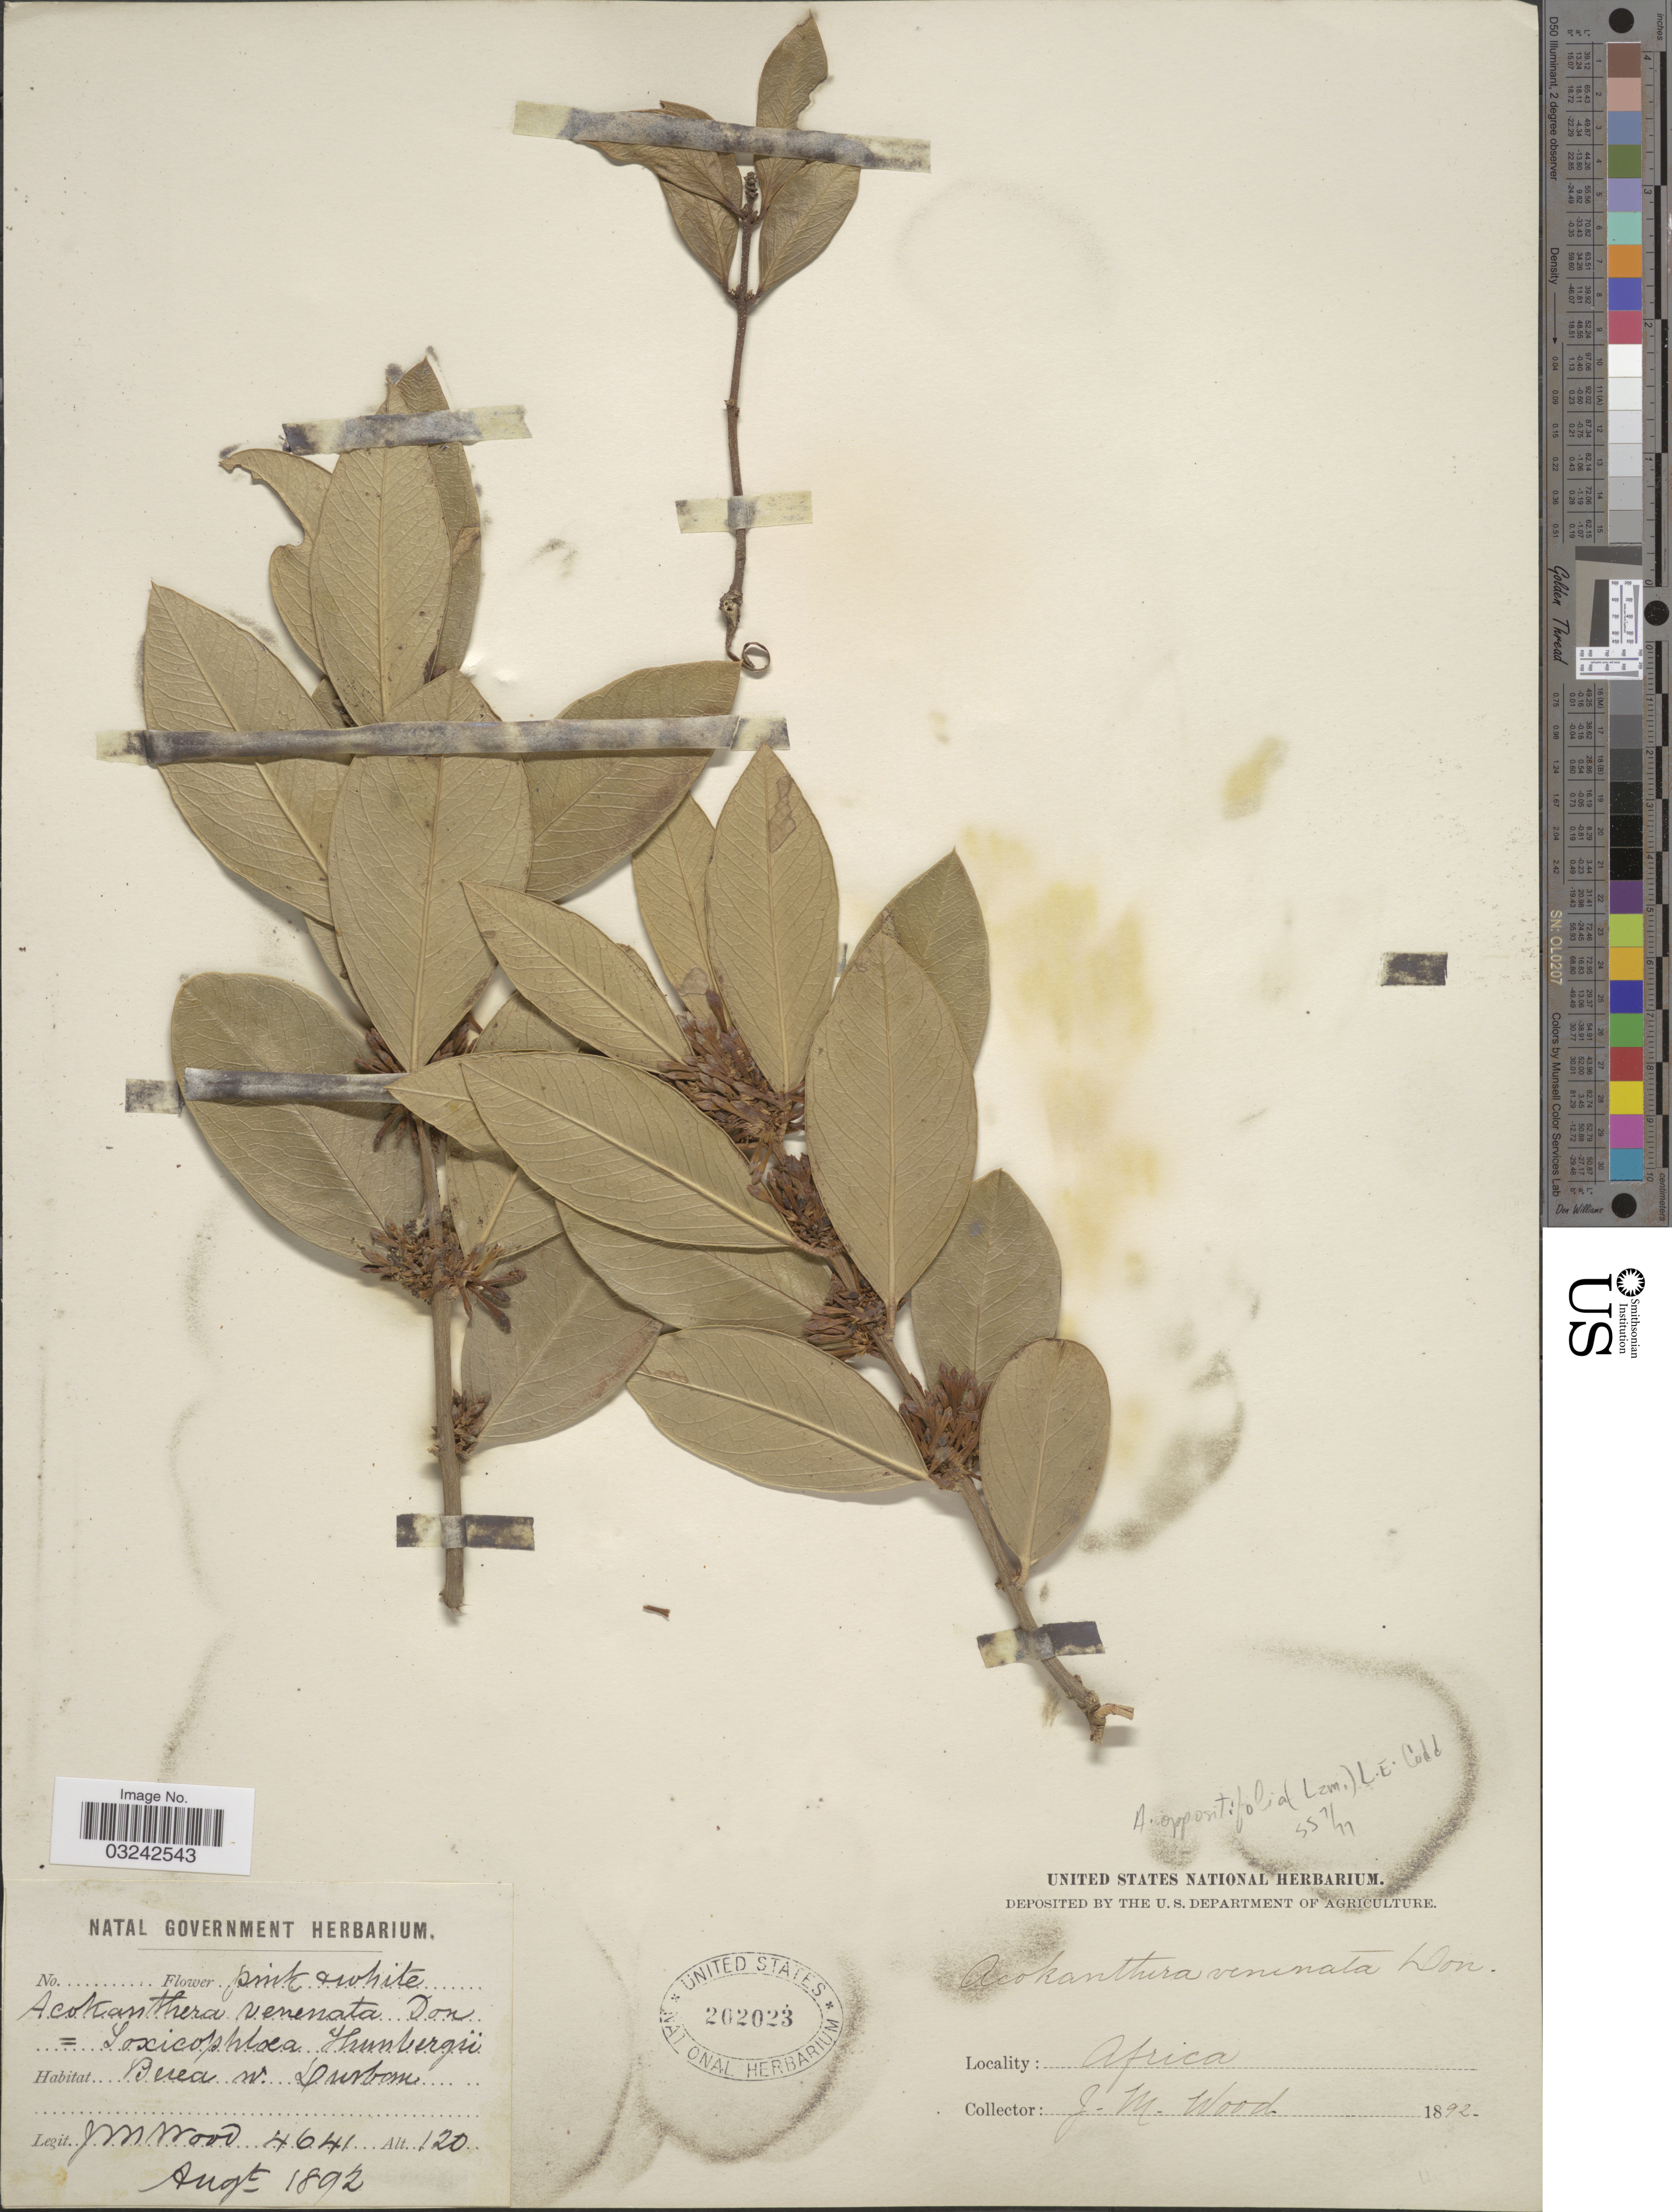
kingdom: Plantae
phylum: Tracheophyta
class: Magnoliopsida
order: Gentianales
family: Apocynaceae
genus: Acokanthera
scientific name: Acokanthera oppositifolia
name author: (Lam.) Codd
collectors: J. M. Wood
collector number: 4641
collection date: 1892-08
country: South Africa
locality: Africa. Berea w. Durban.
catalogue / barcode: US 202023